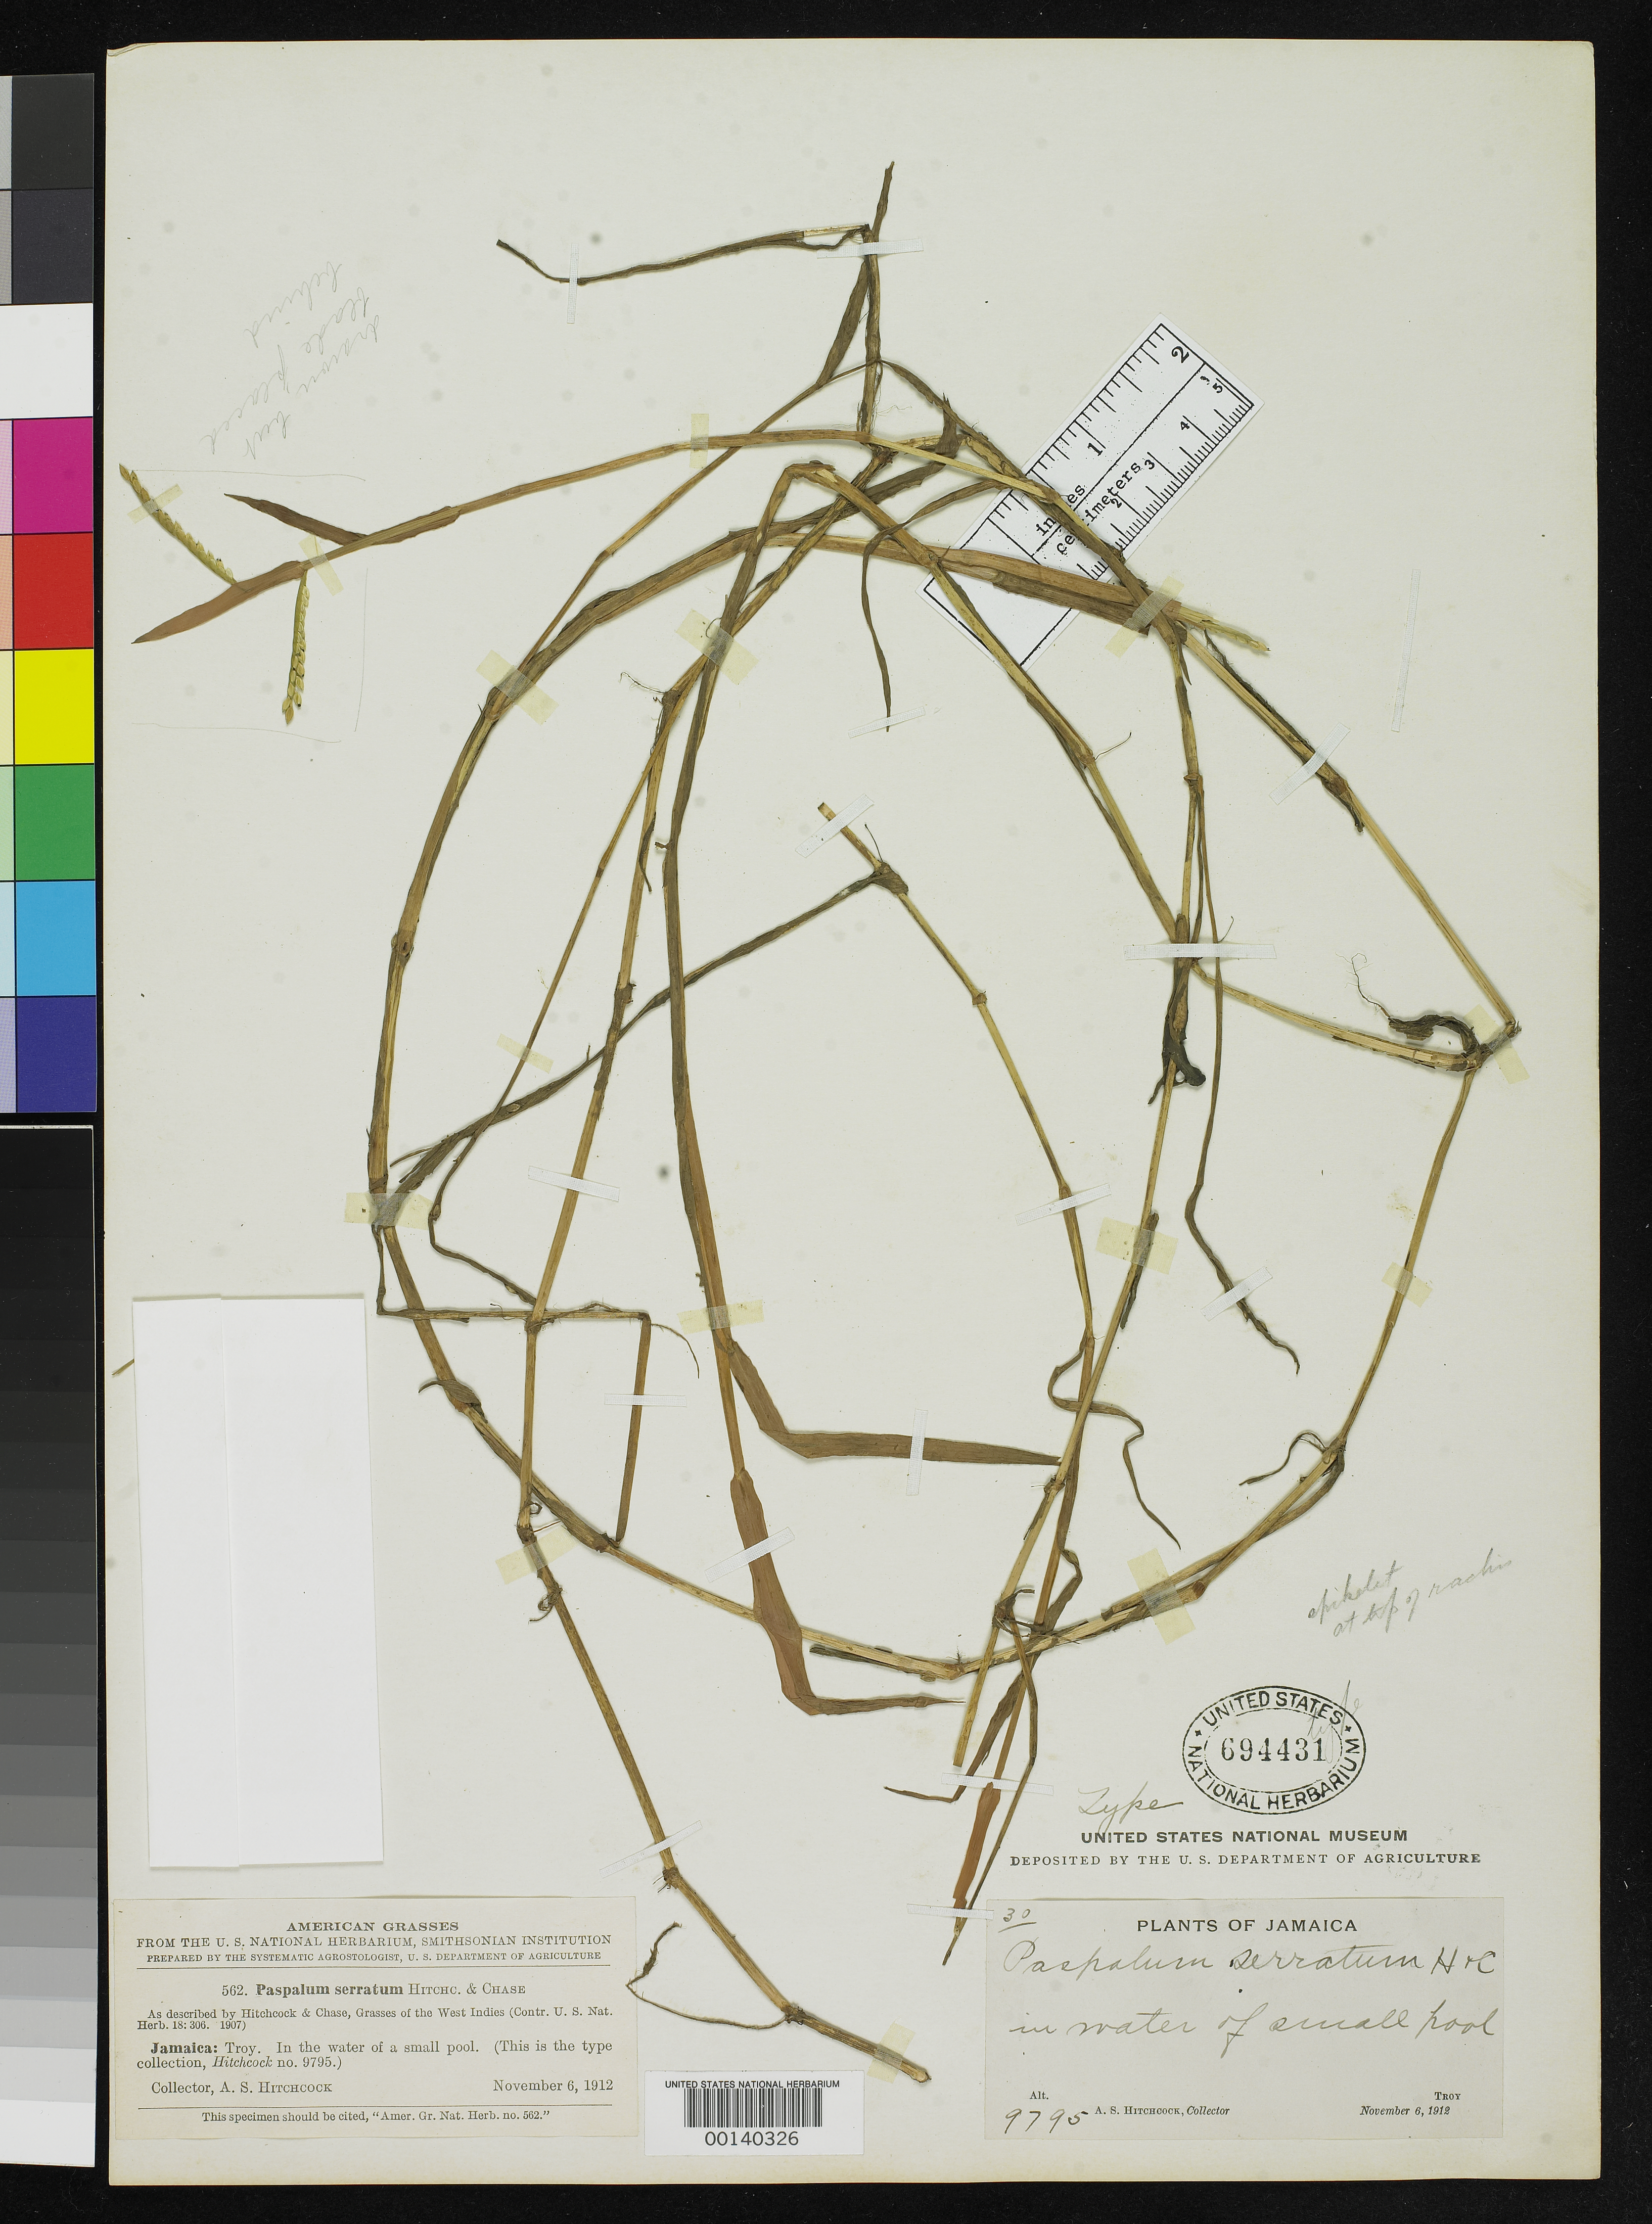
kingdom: Plantae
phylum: Tracheophyta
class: Liliopsida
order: Poales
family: Poaceae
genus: Paspalum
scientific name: Paspalum serratum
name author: Hitchc. & Chase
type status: Holotype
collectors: A. S. Hitchcock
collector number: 9795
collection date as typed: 06 Nov 1912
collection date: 1912-11-06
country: Jamaica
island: Greater Antilles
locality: Troy.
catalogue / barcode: US 694431